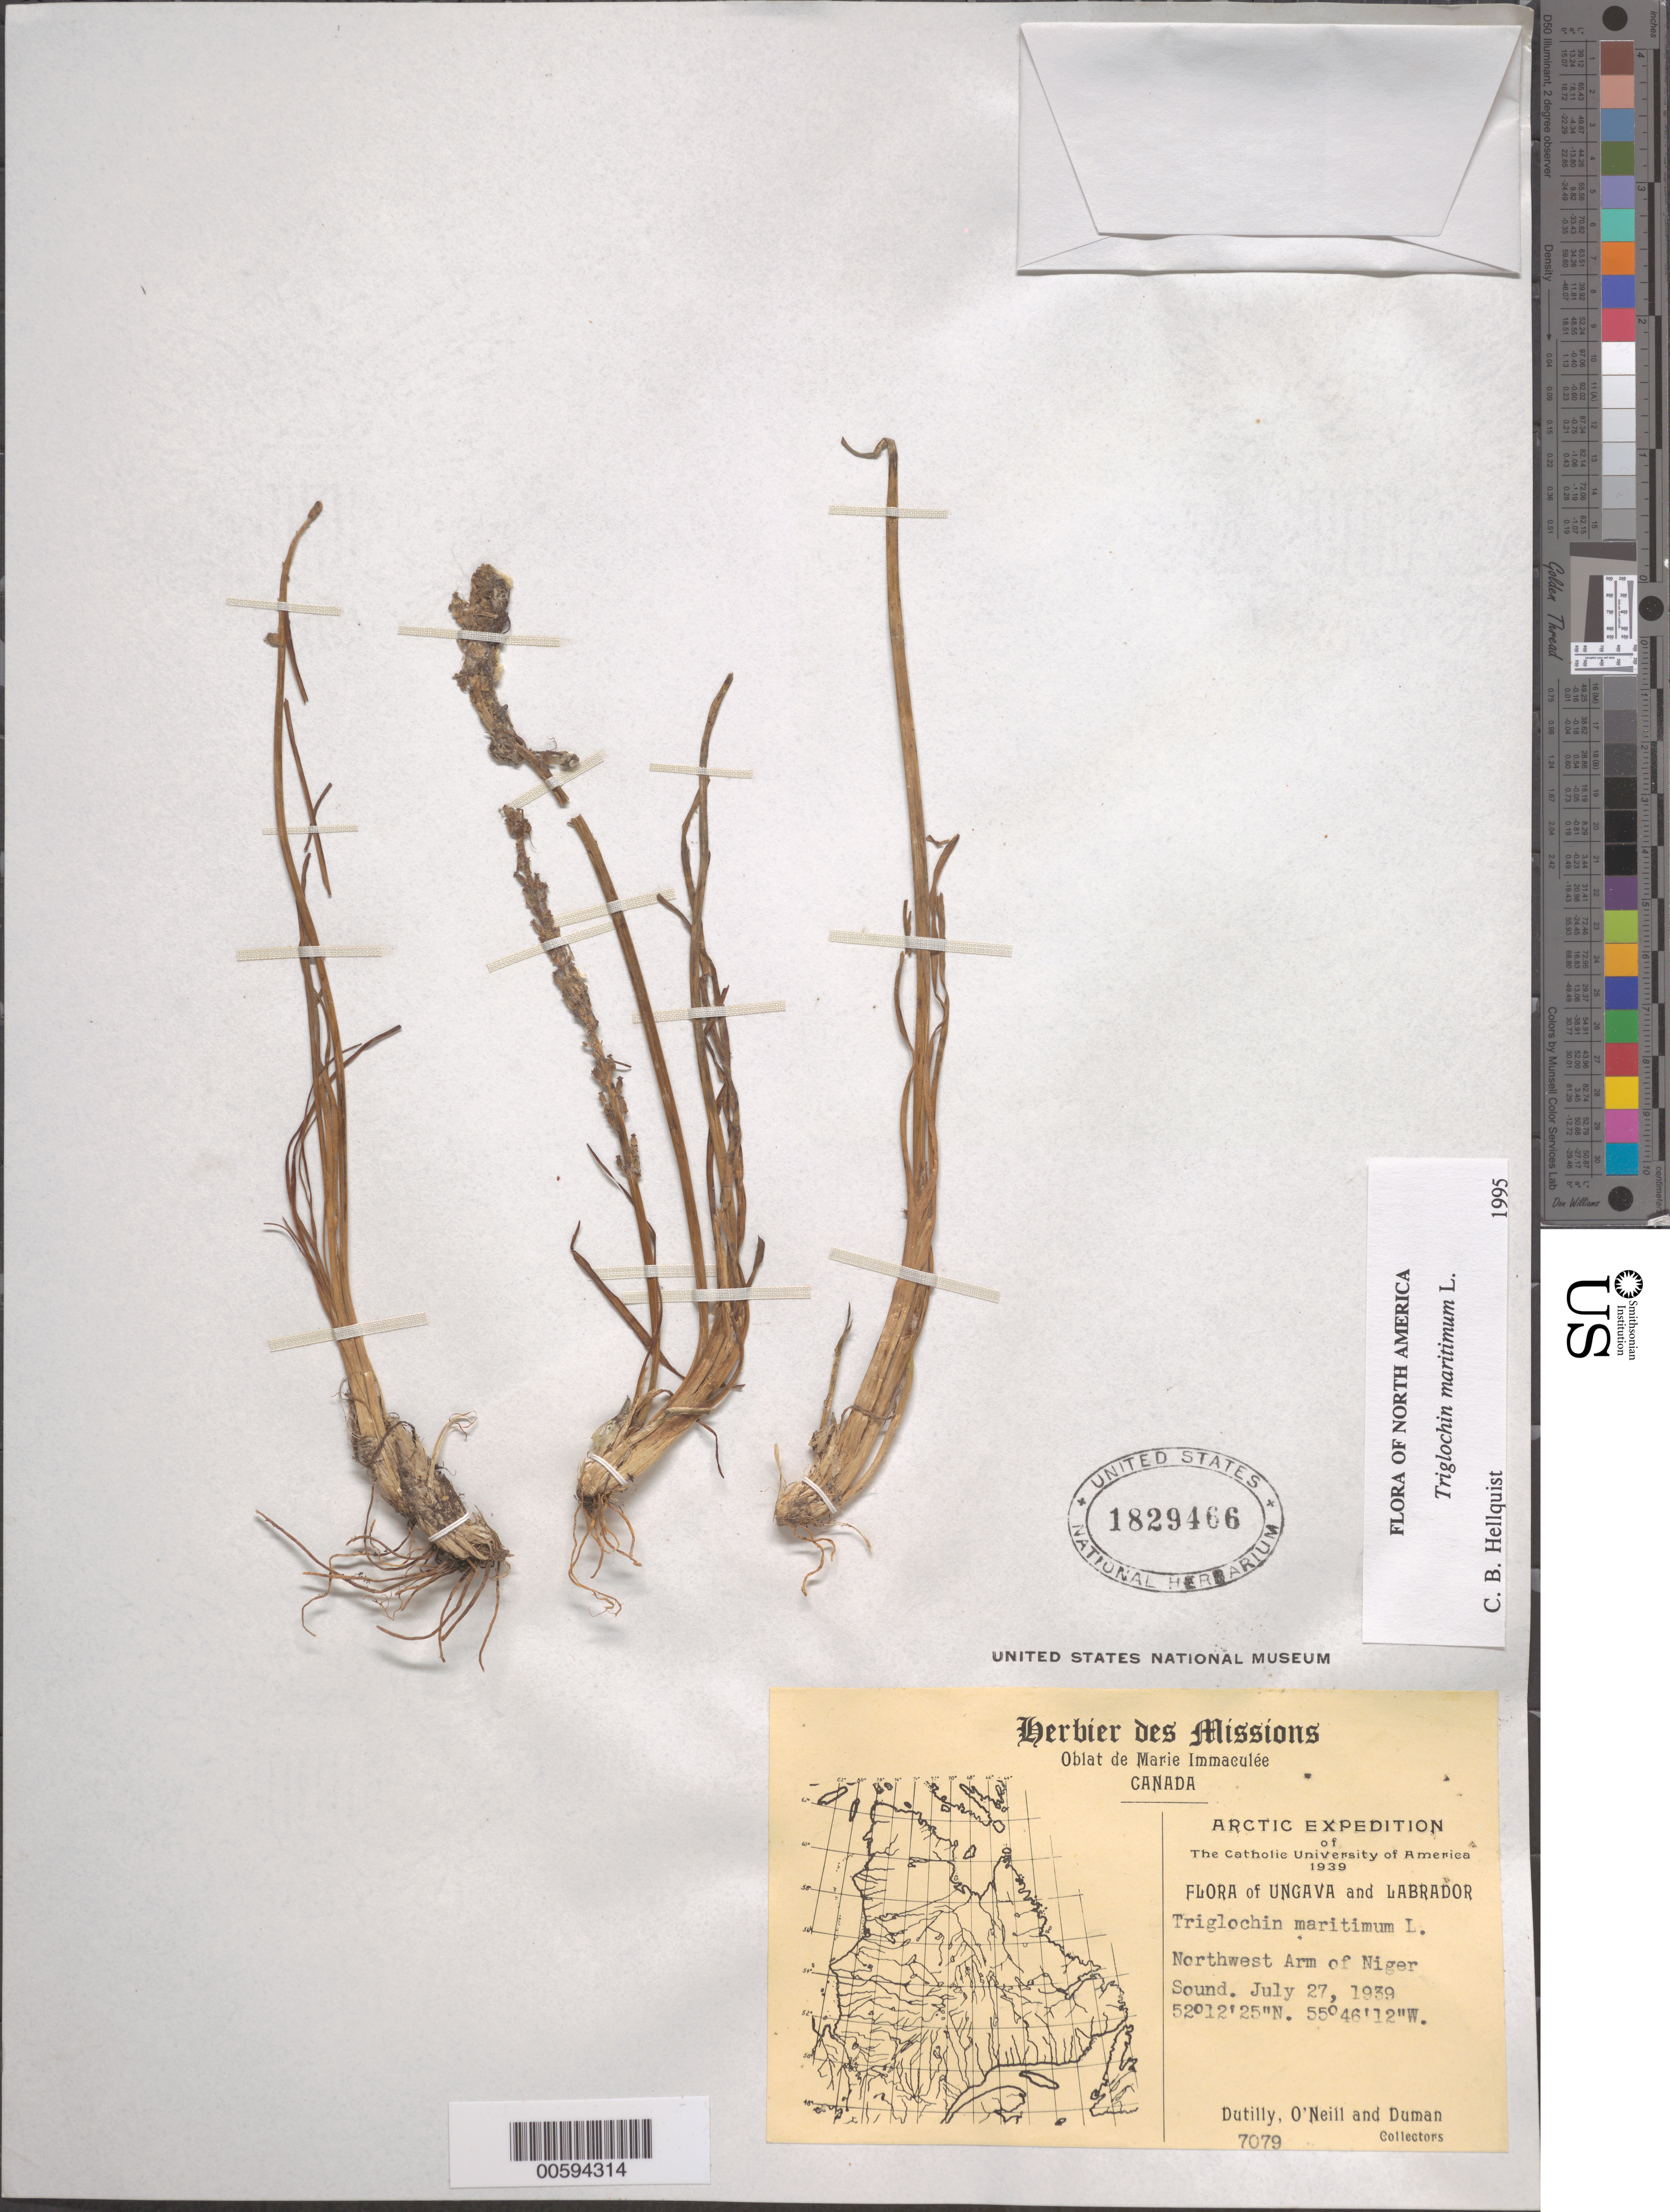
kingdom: Plantae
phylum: Tracheophyta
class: Liliopsida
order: Alismatales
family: Juncaginaceae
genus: Triglochin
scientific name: Triglochin maritima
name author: L.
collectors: -. Dutilly, H. O'Neill & -. Duman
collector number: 7079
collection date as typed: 27 Jul 1939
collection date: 1939-07-27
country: Canada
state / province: Newfoundland and Labrador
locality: Labrador, NW arm of Niger Sound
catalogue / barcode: US 1829466